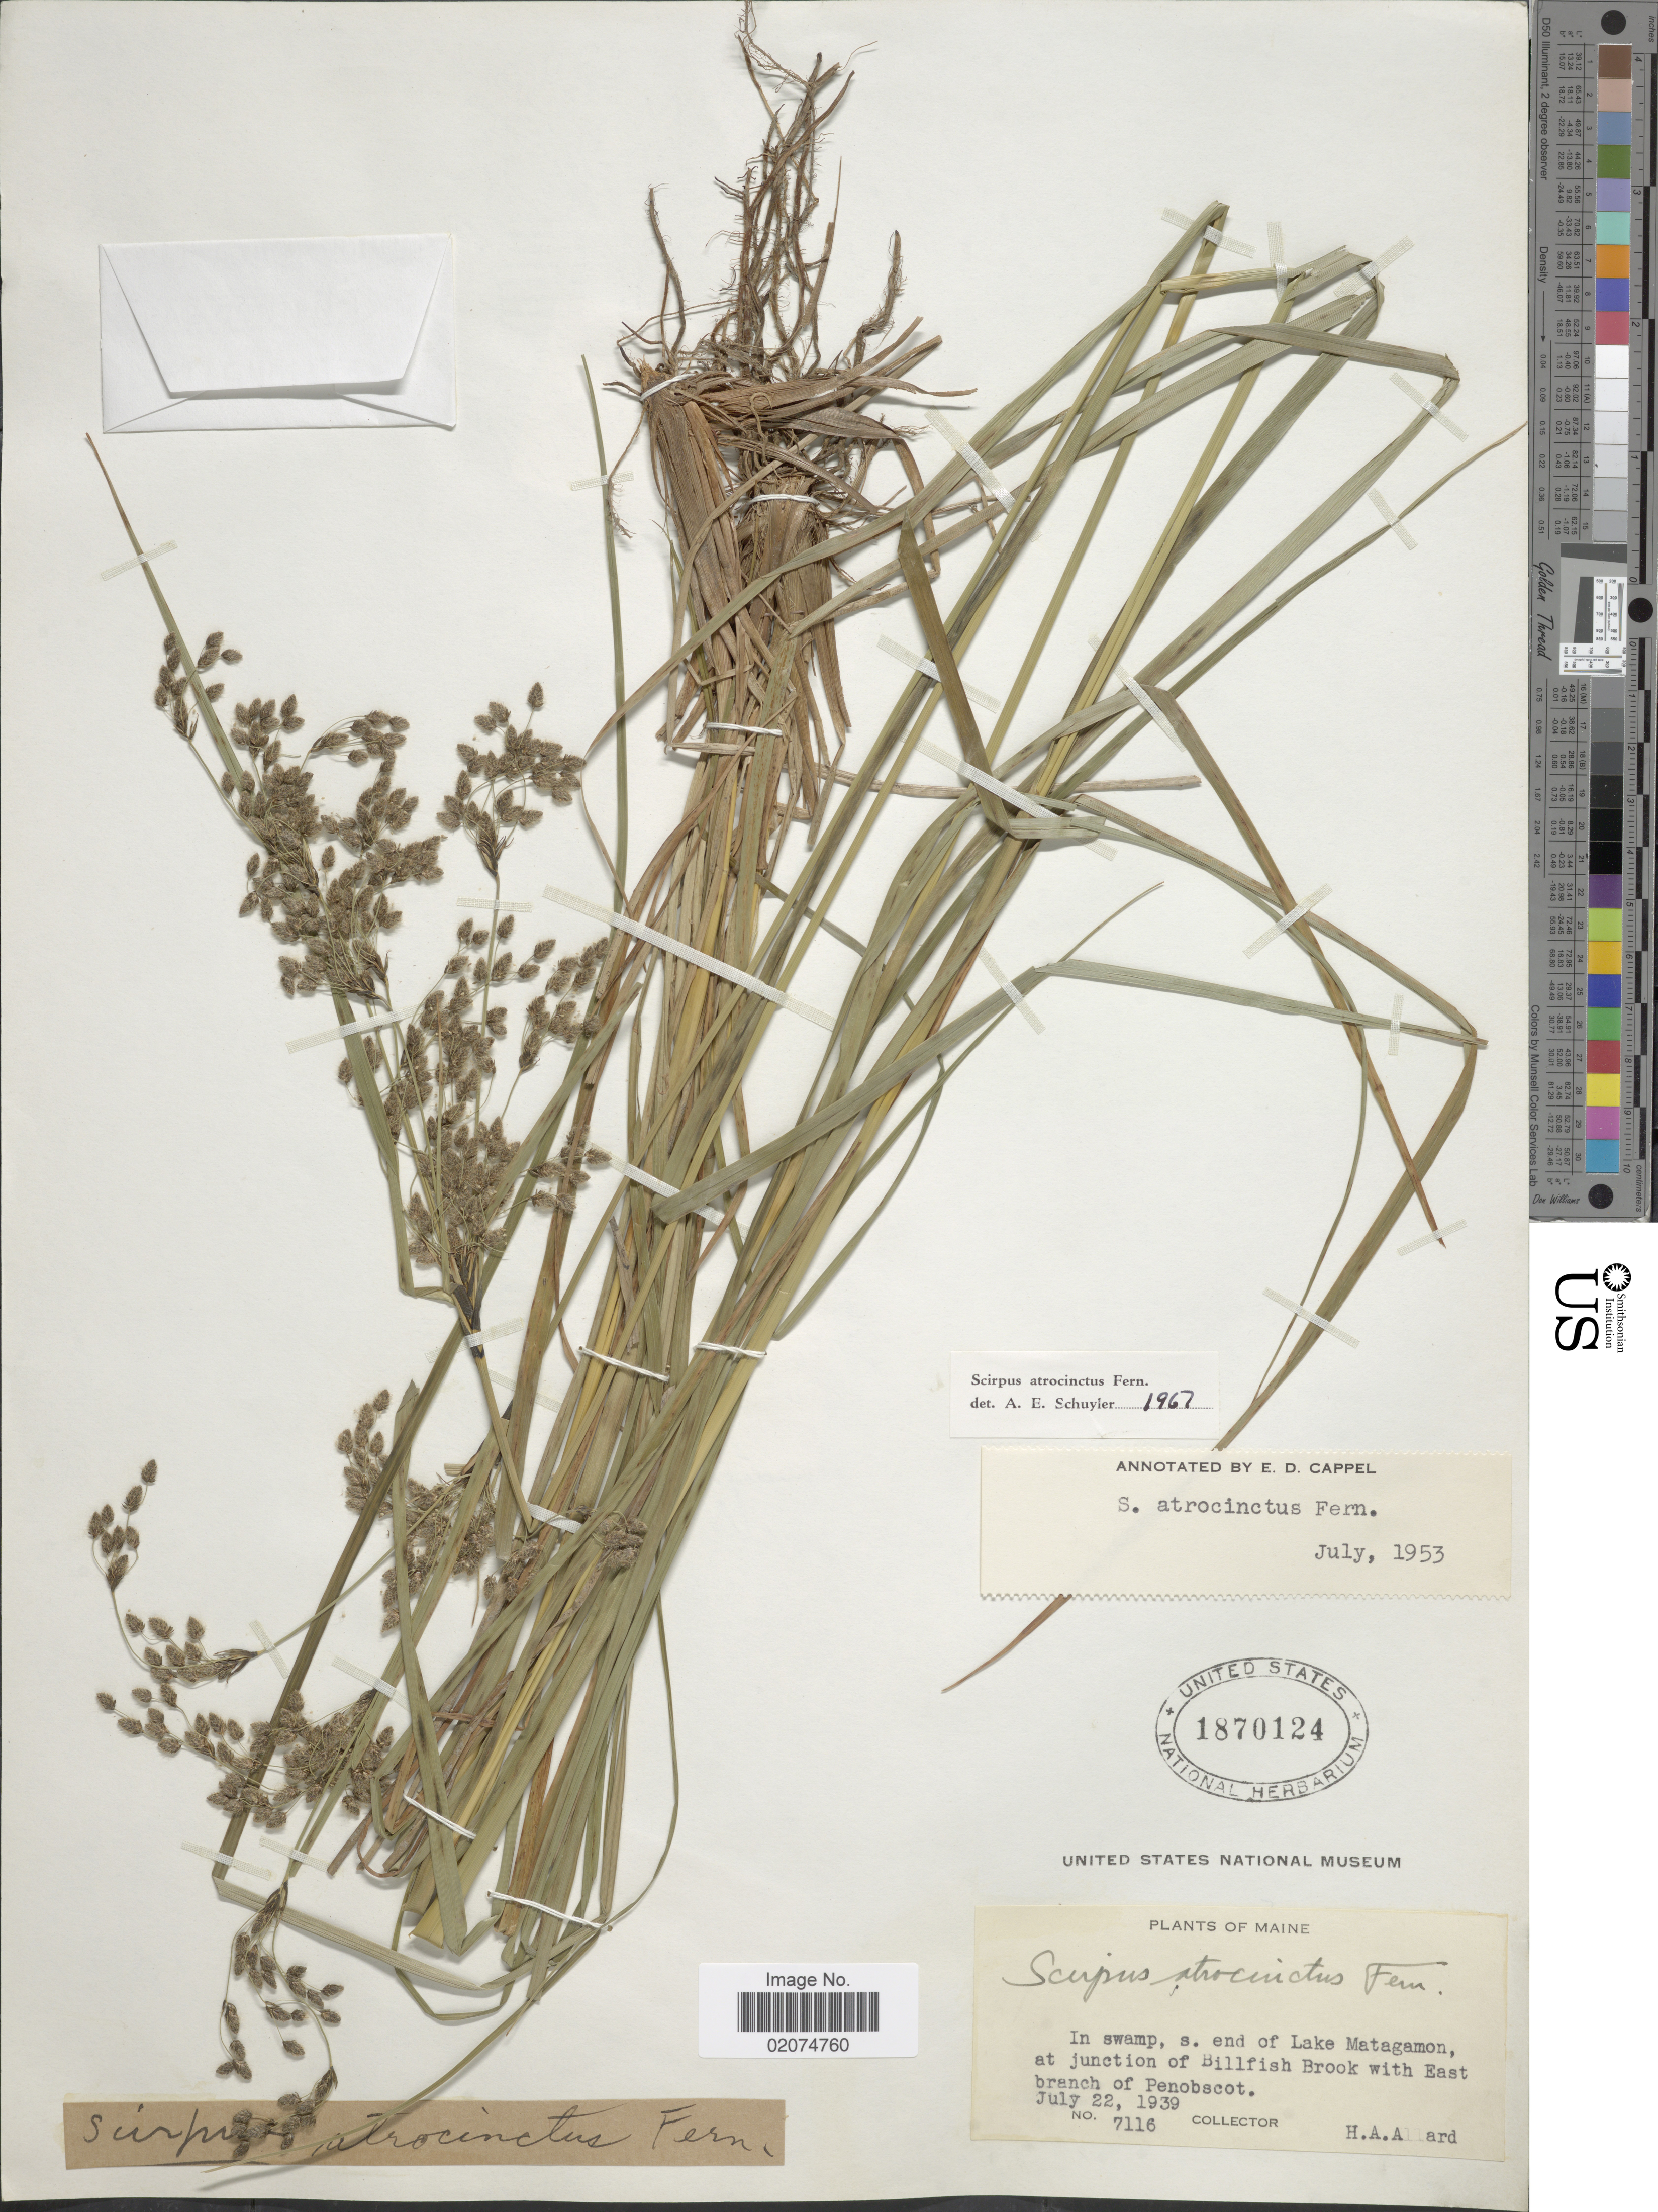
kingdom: Plantae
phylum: Tracheophyta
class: Liliopsida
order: Poales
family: Cyperaceae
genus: Scirpus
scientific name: Scirpus atrocinctus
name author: Fernald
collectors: H. A. Allard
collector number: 7116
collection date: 1939-07-22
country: United States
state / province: Maine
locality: S end of Lake Matagamon, at junction of Billfish Brook with East branch of Penobscot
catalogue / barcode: US 1870124